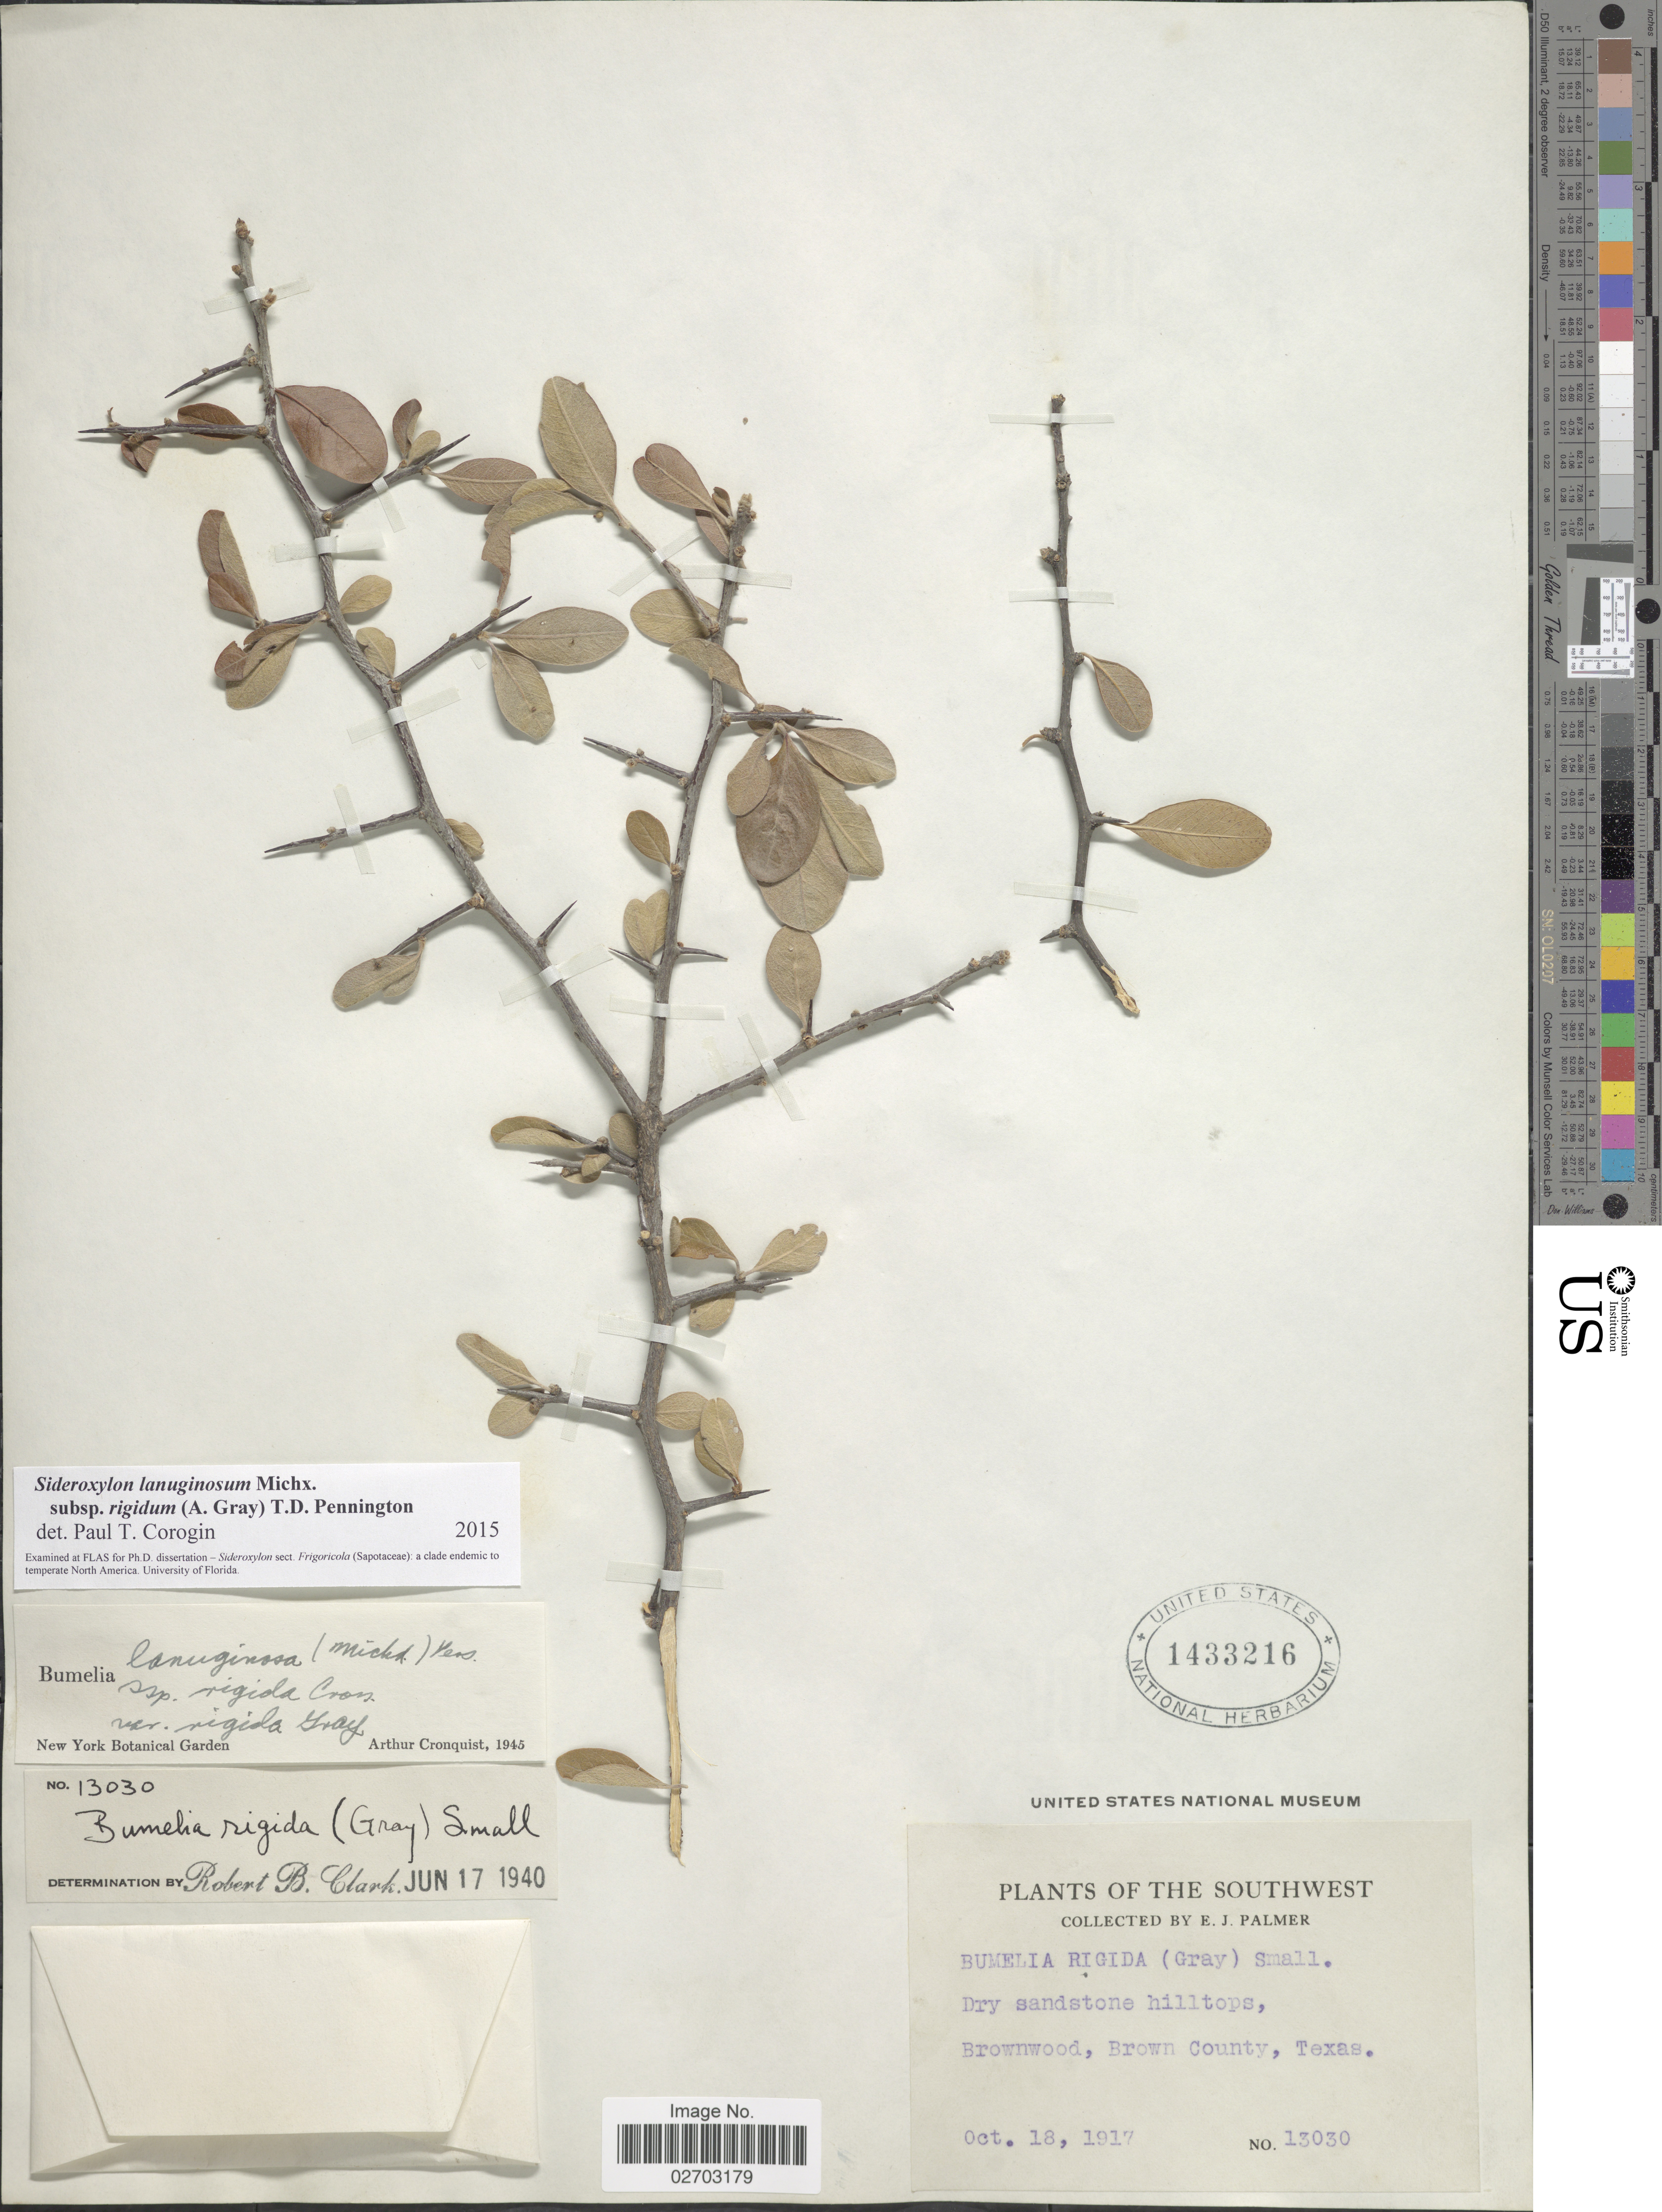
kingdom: Plantae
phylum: Tracheophyta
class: Magnoliopsida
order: Ericales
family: Sapotaceae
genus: Sideroxylon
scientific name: Sideroxylon lanuginosum subsp. rigidum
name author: (A. Gray) T.D. Penn.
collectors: E. J. Palmer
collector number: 13030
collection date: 1917-10-18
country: United States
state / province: Texas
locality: Dry sandstone hilltops, Brownwood, Brown County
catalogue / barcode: US 1433216